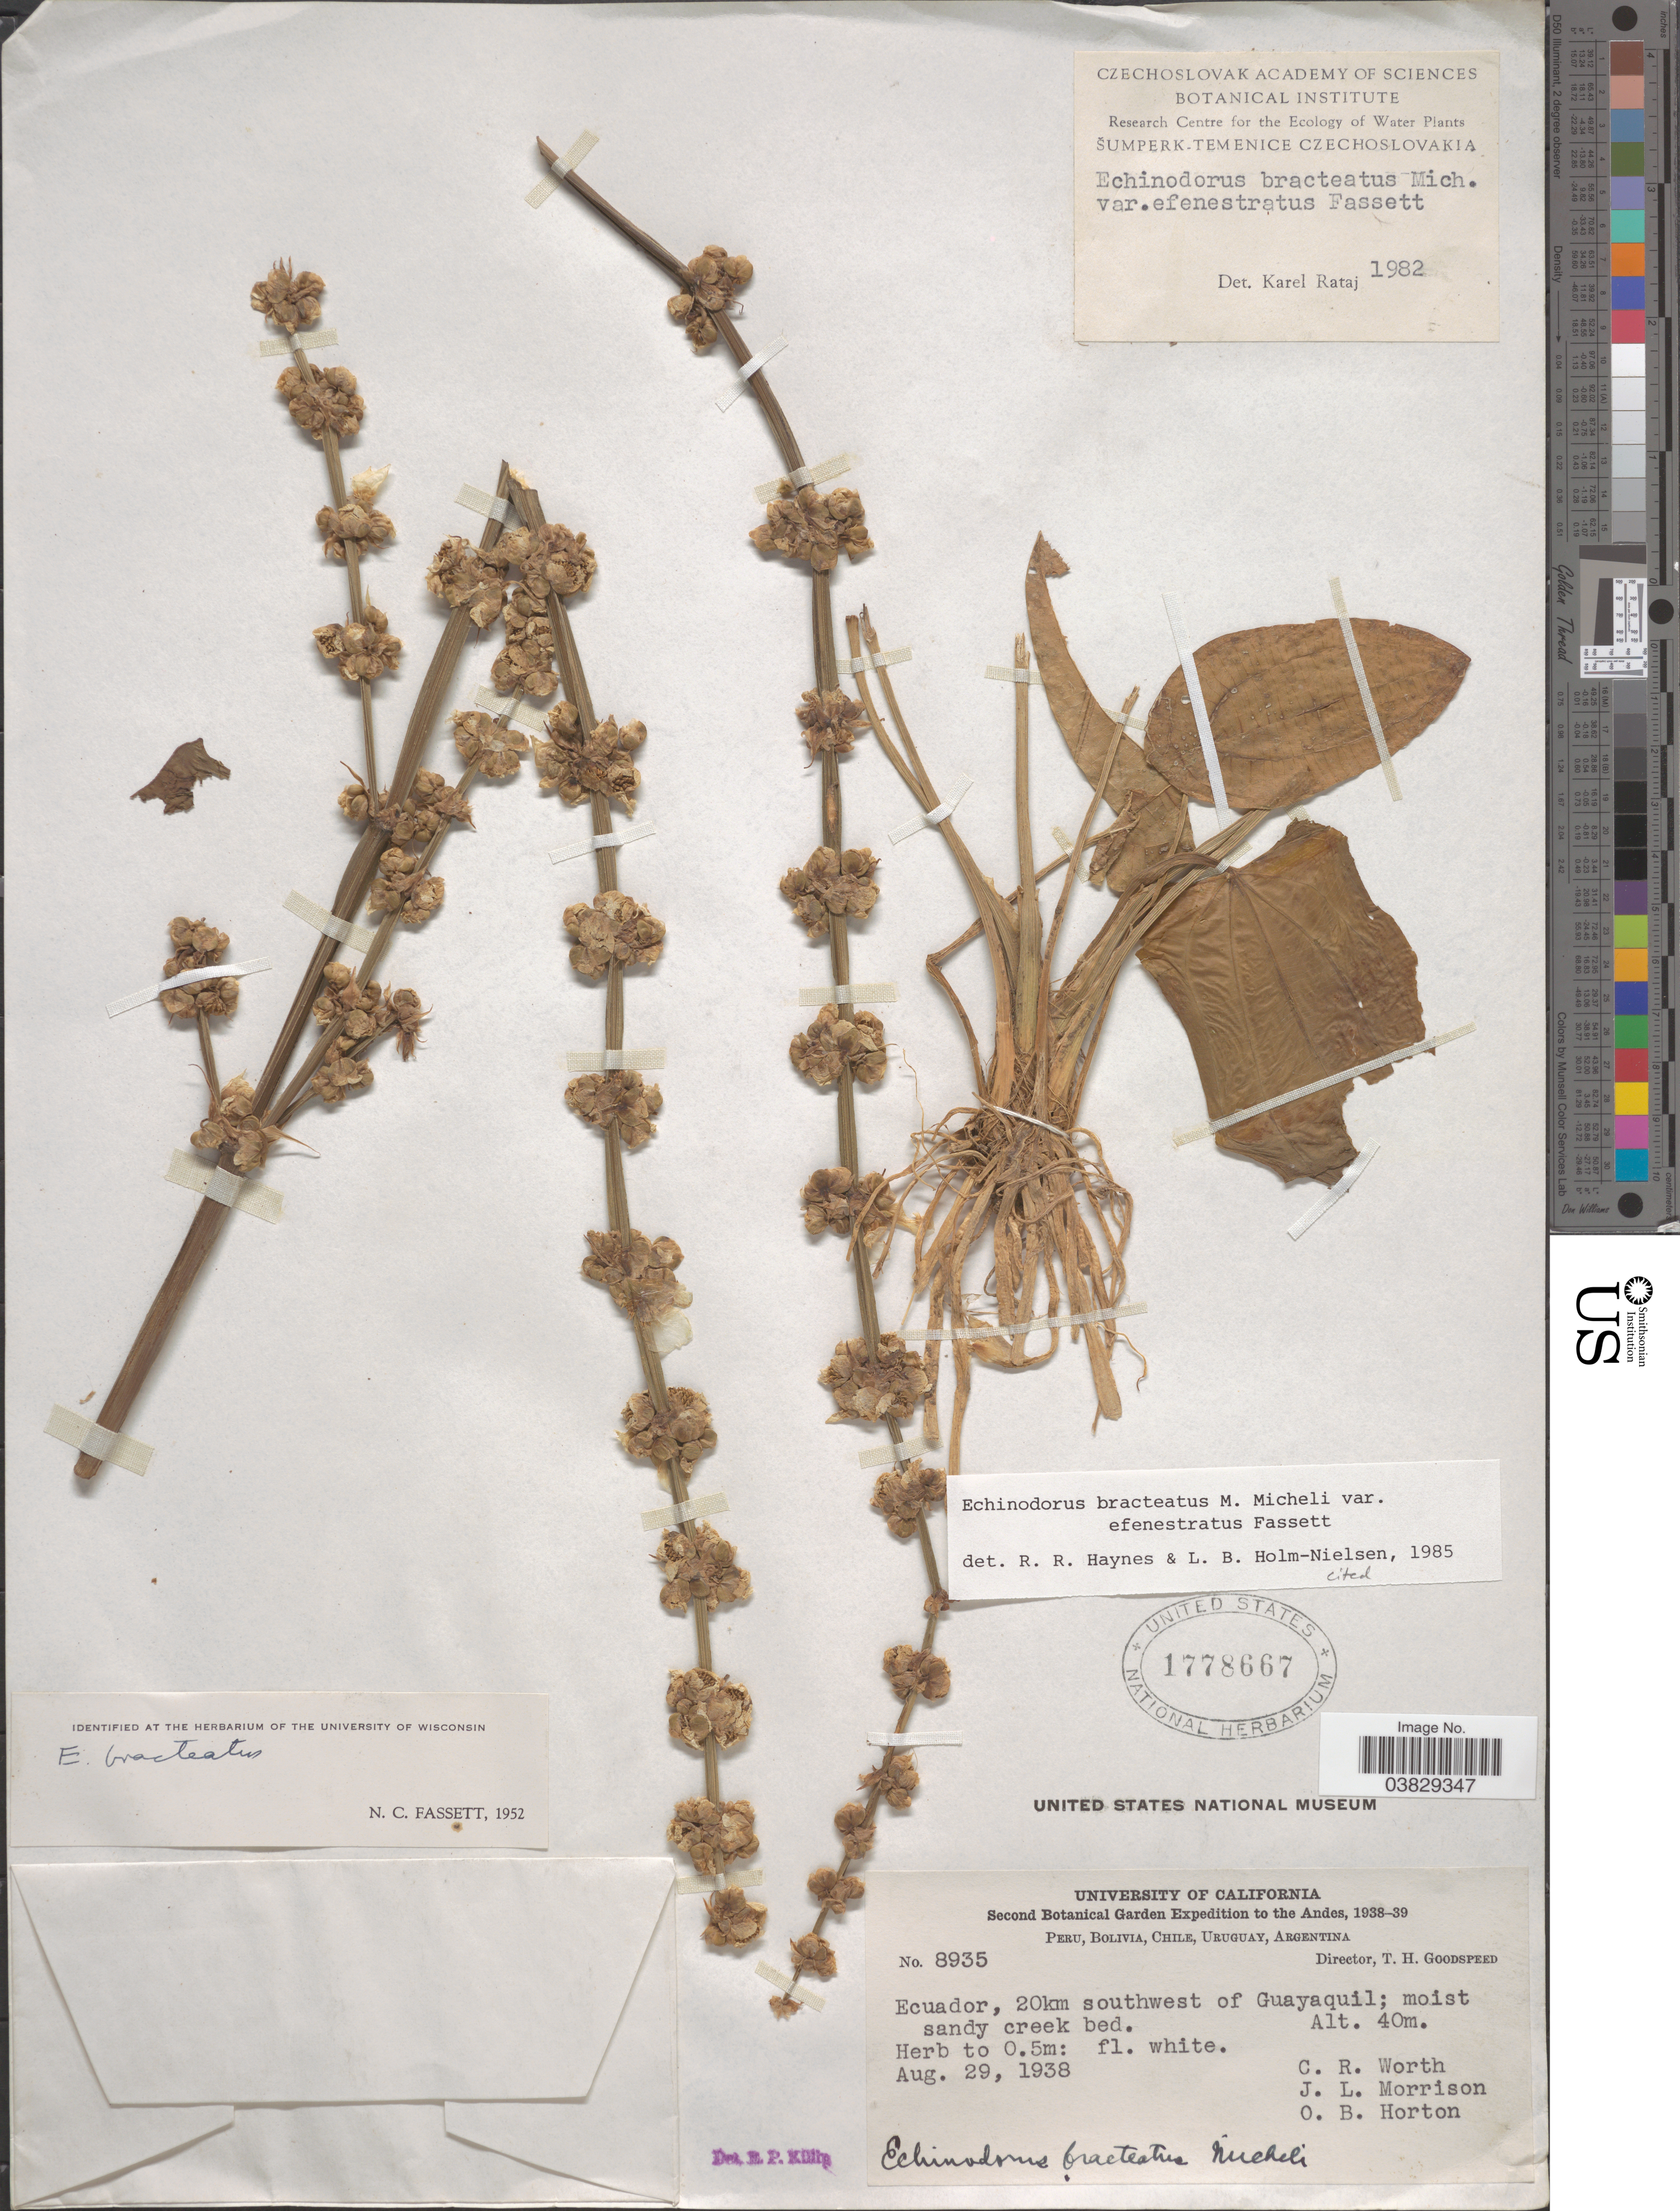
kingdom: Plantae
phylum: Tracheophyta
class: Liliopsida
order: Alismatales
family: Alismataceae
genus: Echinodorus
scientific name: Echinodorus bracteatus var. efenestratus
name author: Fassett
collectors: C. R. Worth, J. Morrison & O. B. Horton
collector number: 8935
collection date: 1938-08-29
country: Ecuador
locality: Andes. 20km southwest of Guayaquil.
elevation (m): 40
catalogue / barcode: US 1778667